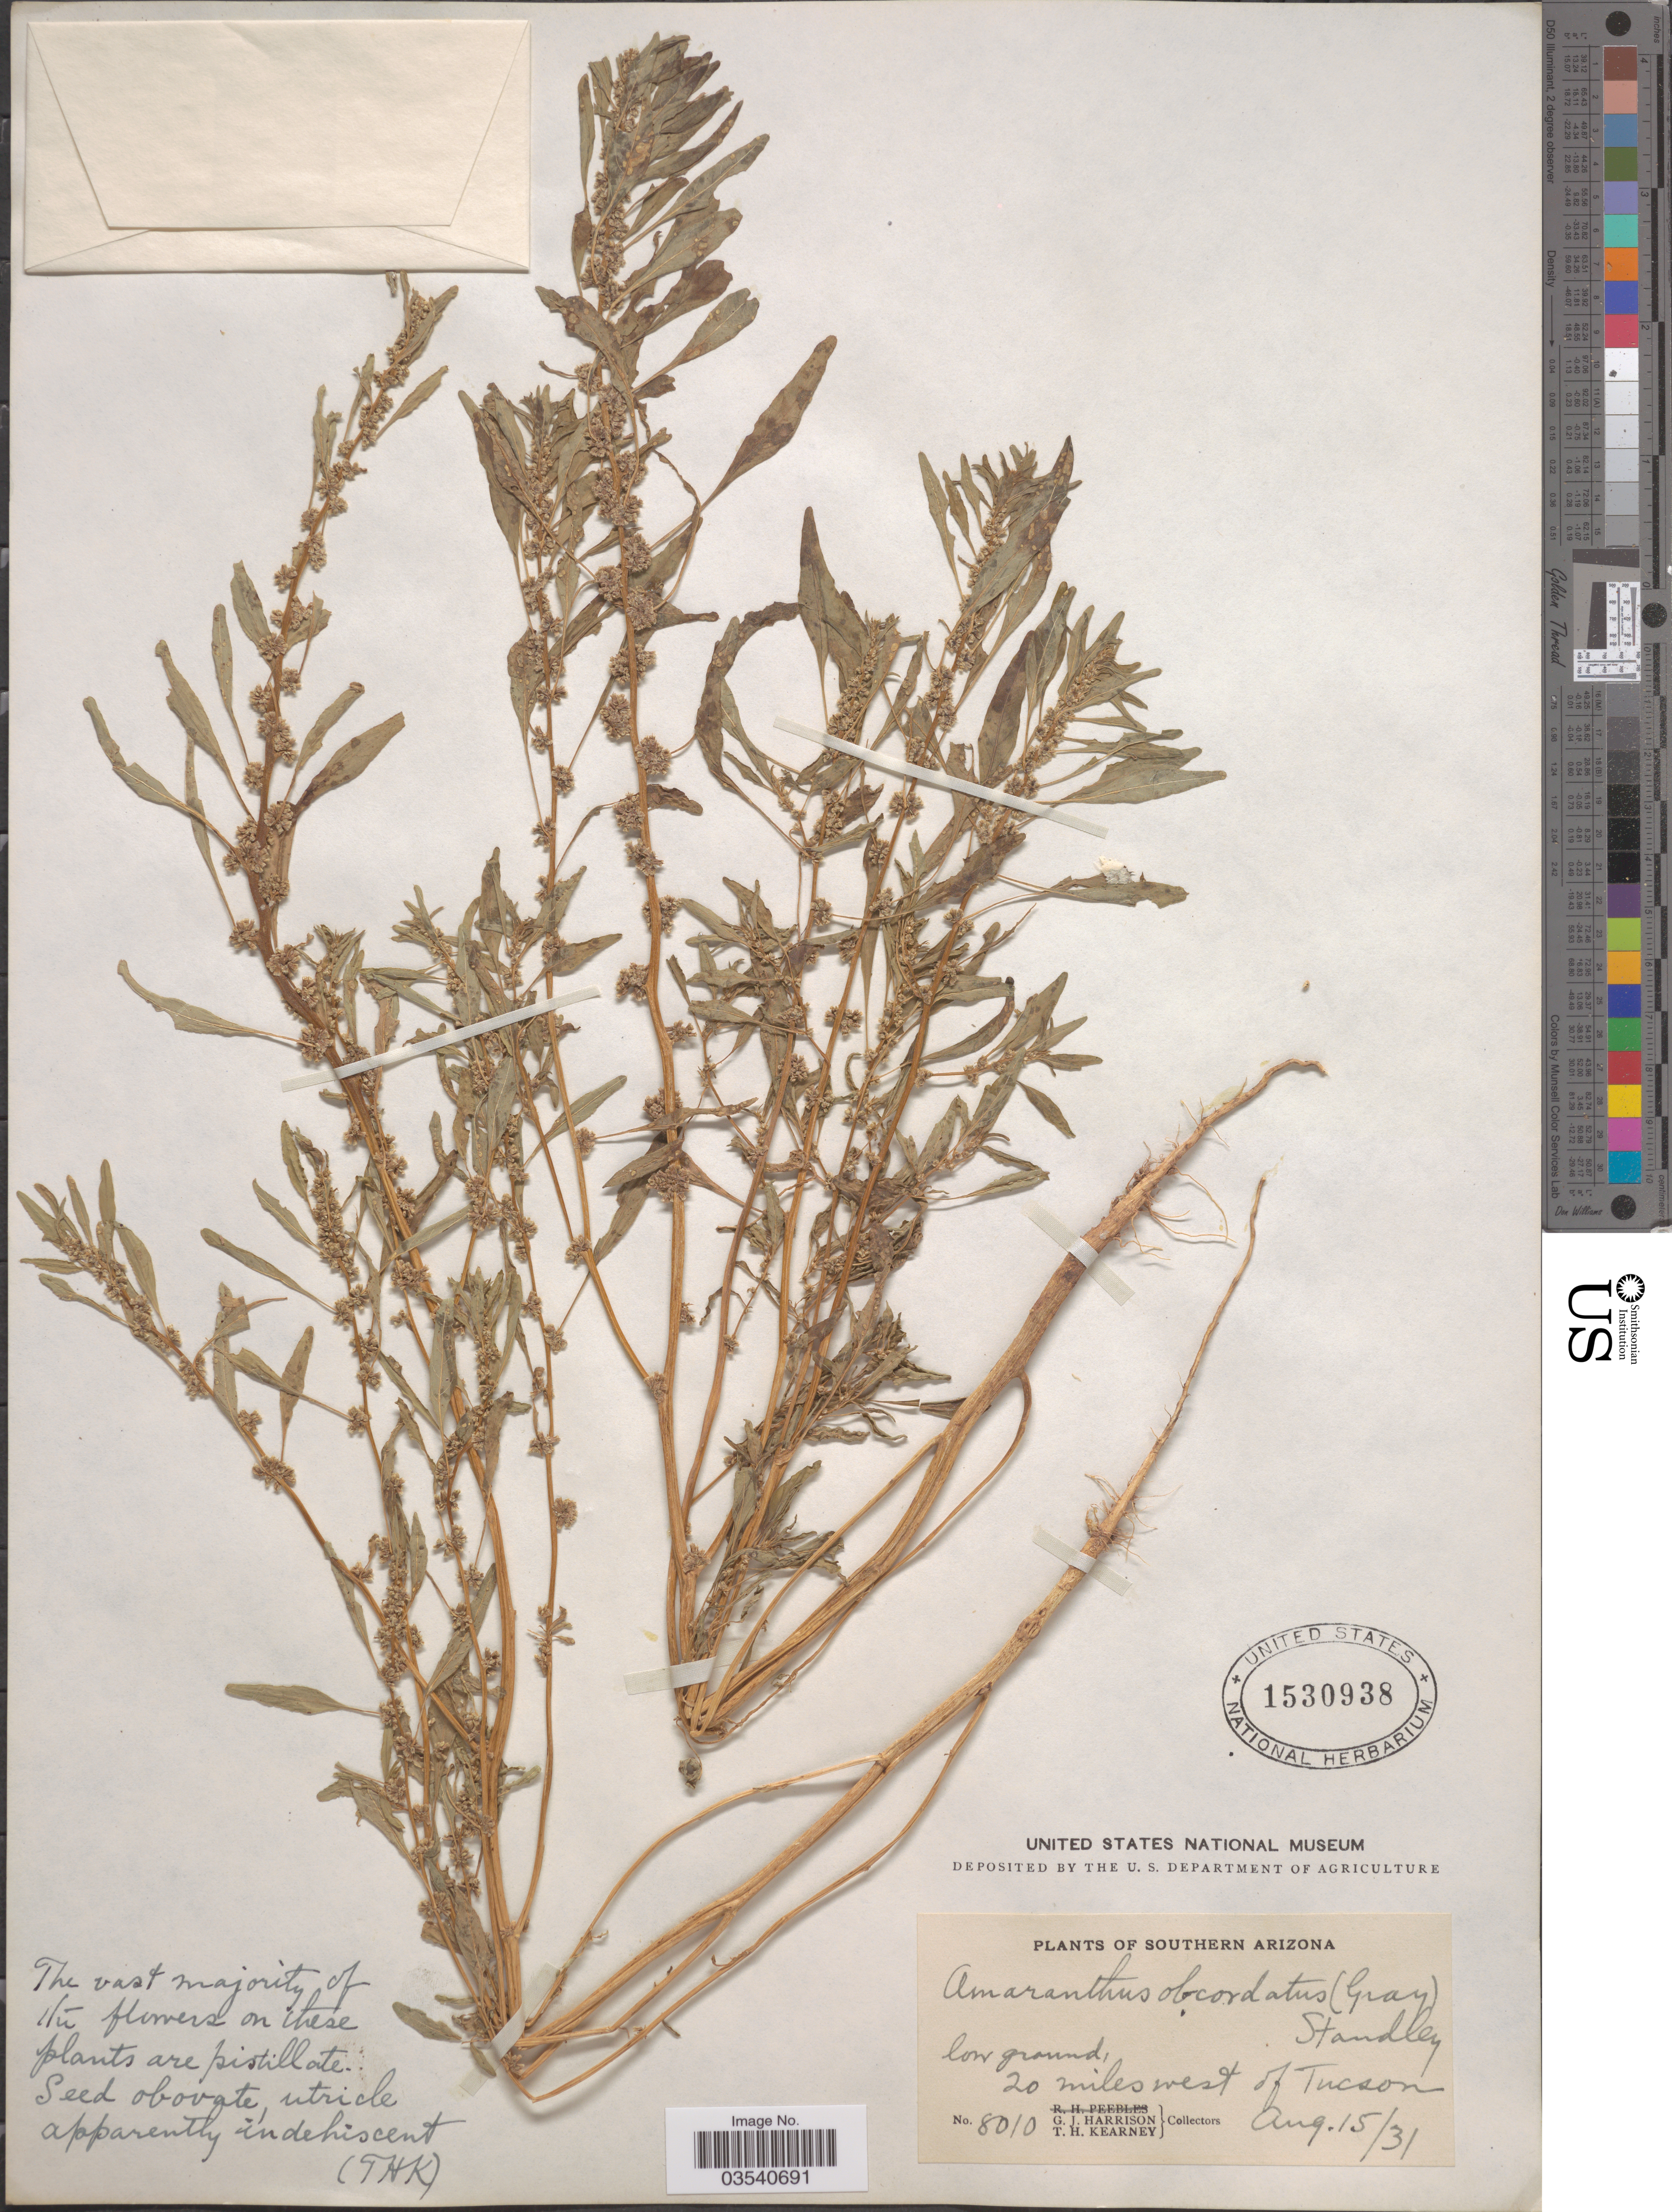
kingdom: Plantae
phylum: Tracheophyta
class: Magnoliopsida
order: Caryophyllales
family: Amaranthaceae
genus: Amaranthus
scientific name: Amaranthus obcordatus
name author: (A. Gray) Standl.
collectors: G. J. Harrison & T. H. Kearney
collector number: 8010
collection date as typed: Transcribed d/m/y: 15/8/31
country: United States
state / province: Arizona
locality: Southern Arizona. 20 miles west of Tucson.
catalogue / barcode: US 1530938